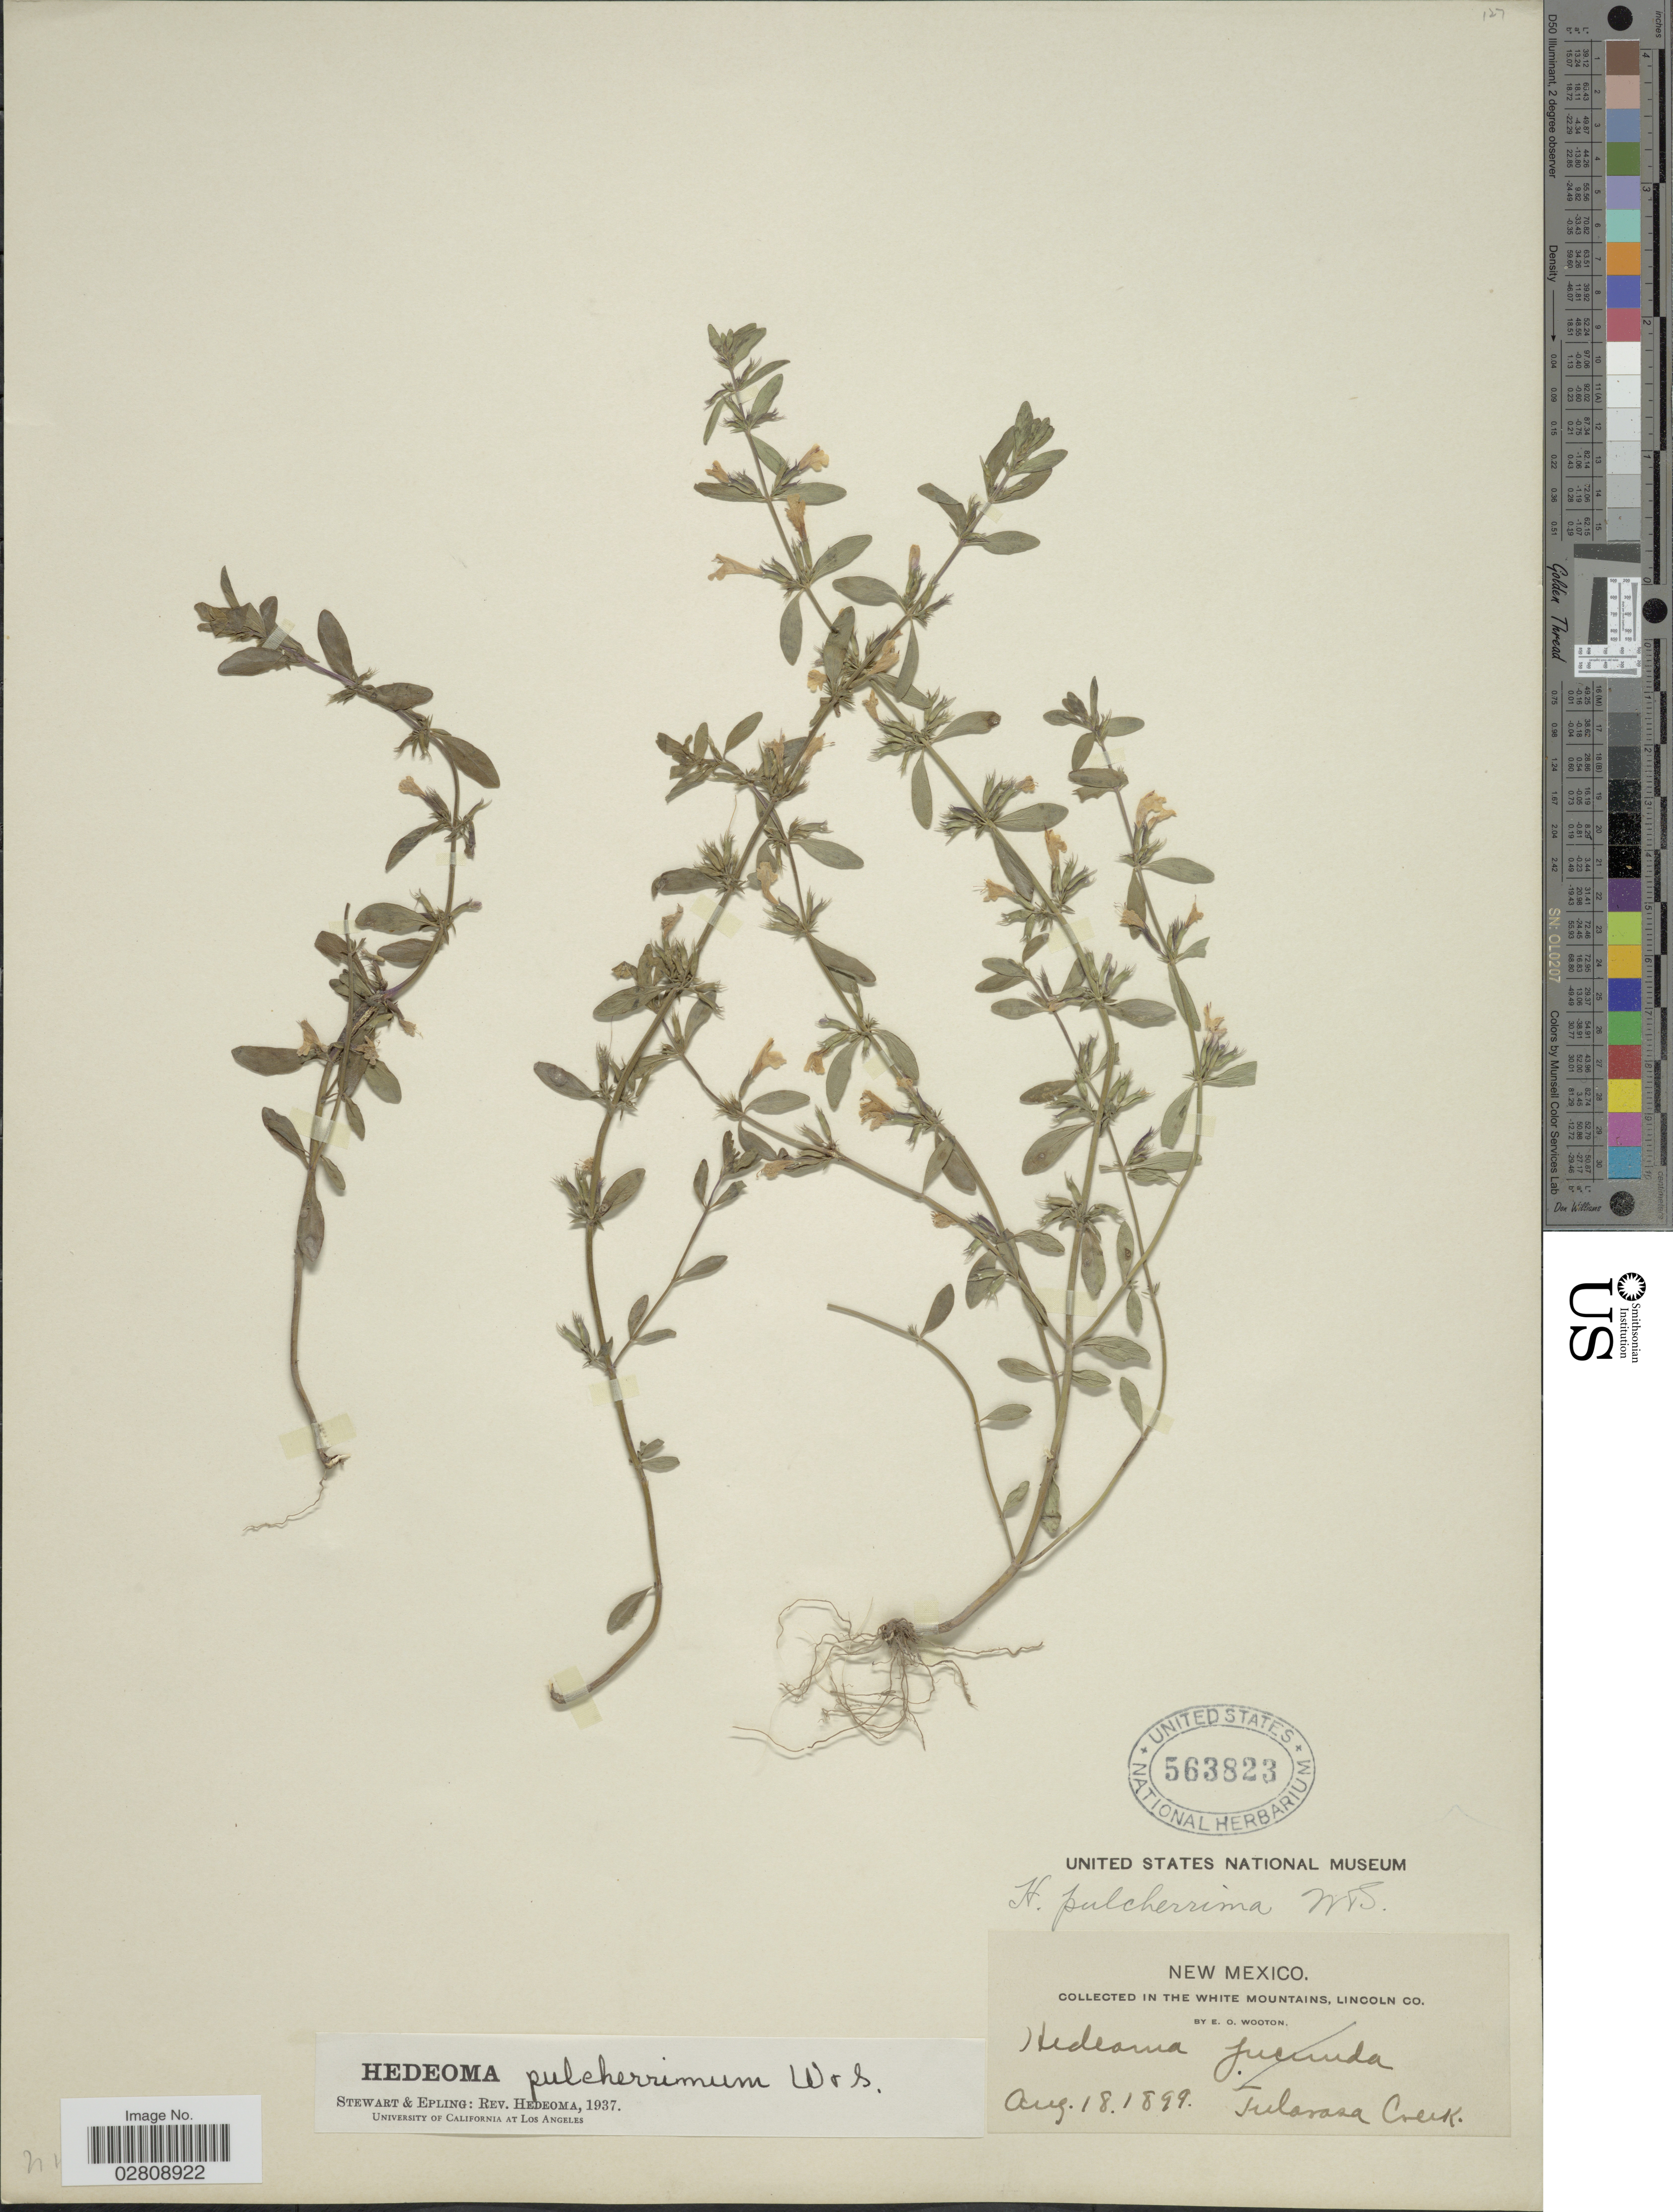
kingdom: Plantae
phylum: Tracheophyta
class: Magnoliopsida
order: Lamiales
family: Lamiaceae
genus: Hedeoma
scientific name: Hedeoma pulcherrima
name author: Wooton & Standl.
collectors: E. O. Wooton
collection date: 1899-08-18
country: United States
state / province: New Mexico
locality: The White Mountains, Lincoln Co. Tularosa Creek.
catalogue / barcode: US 563823